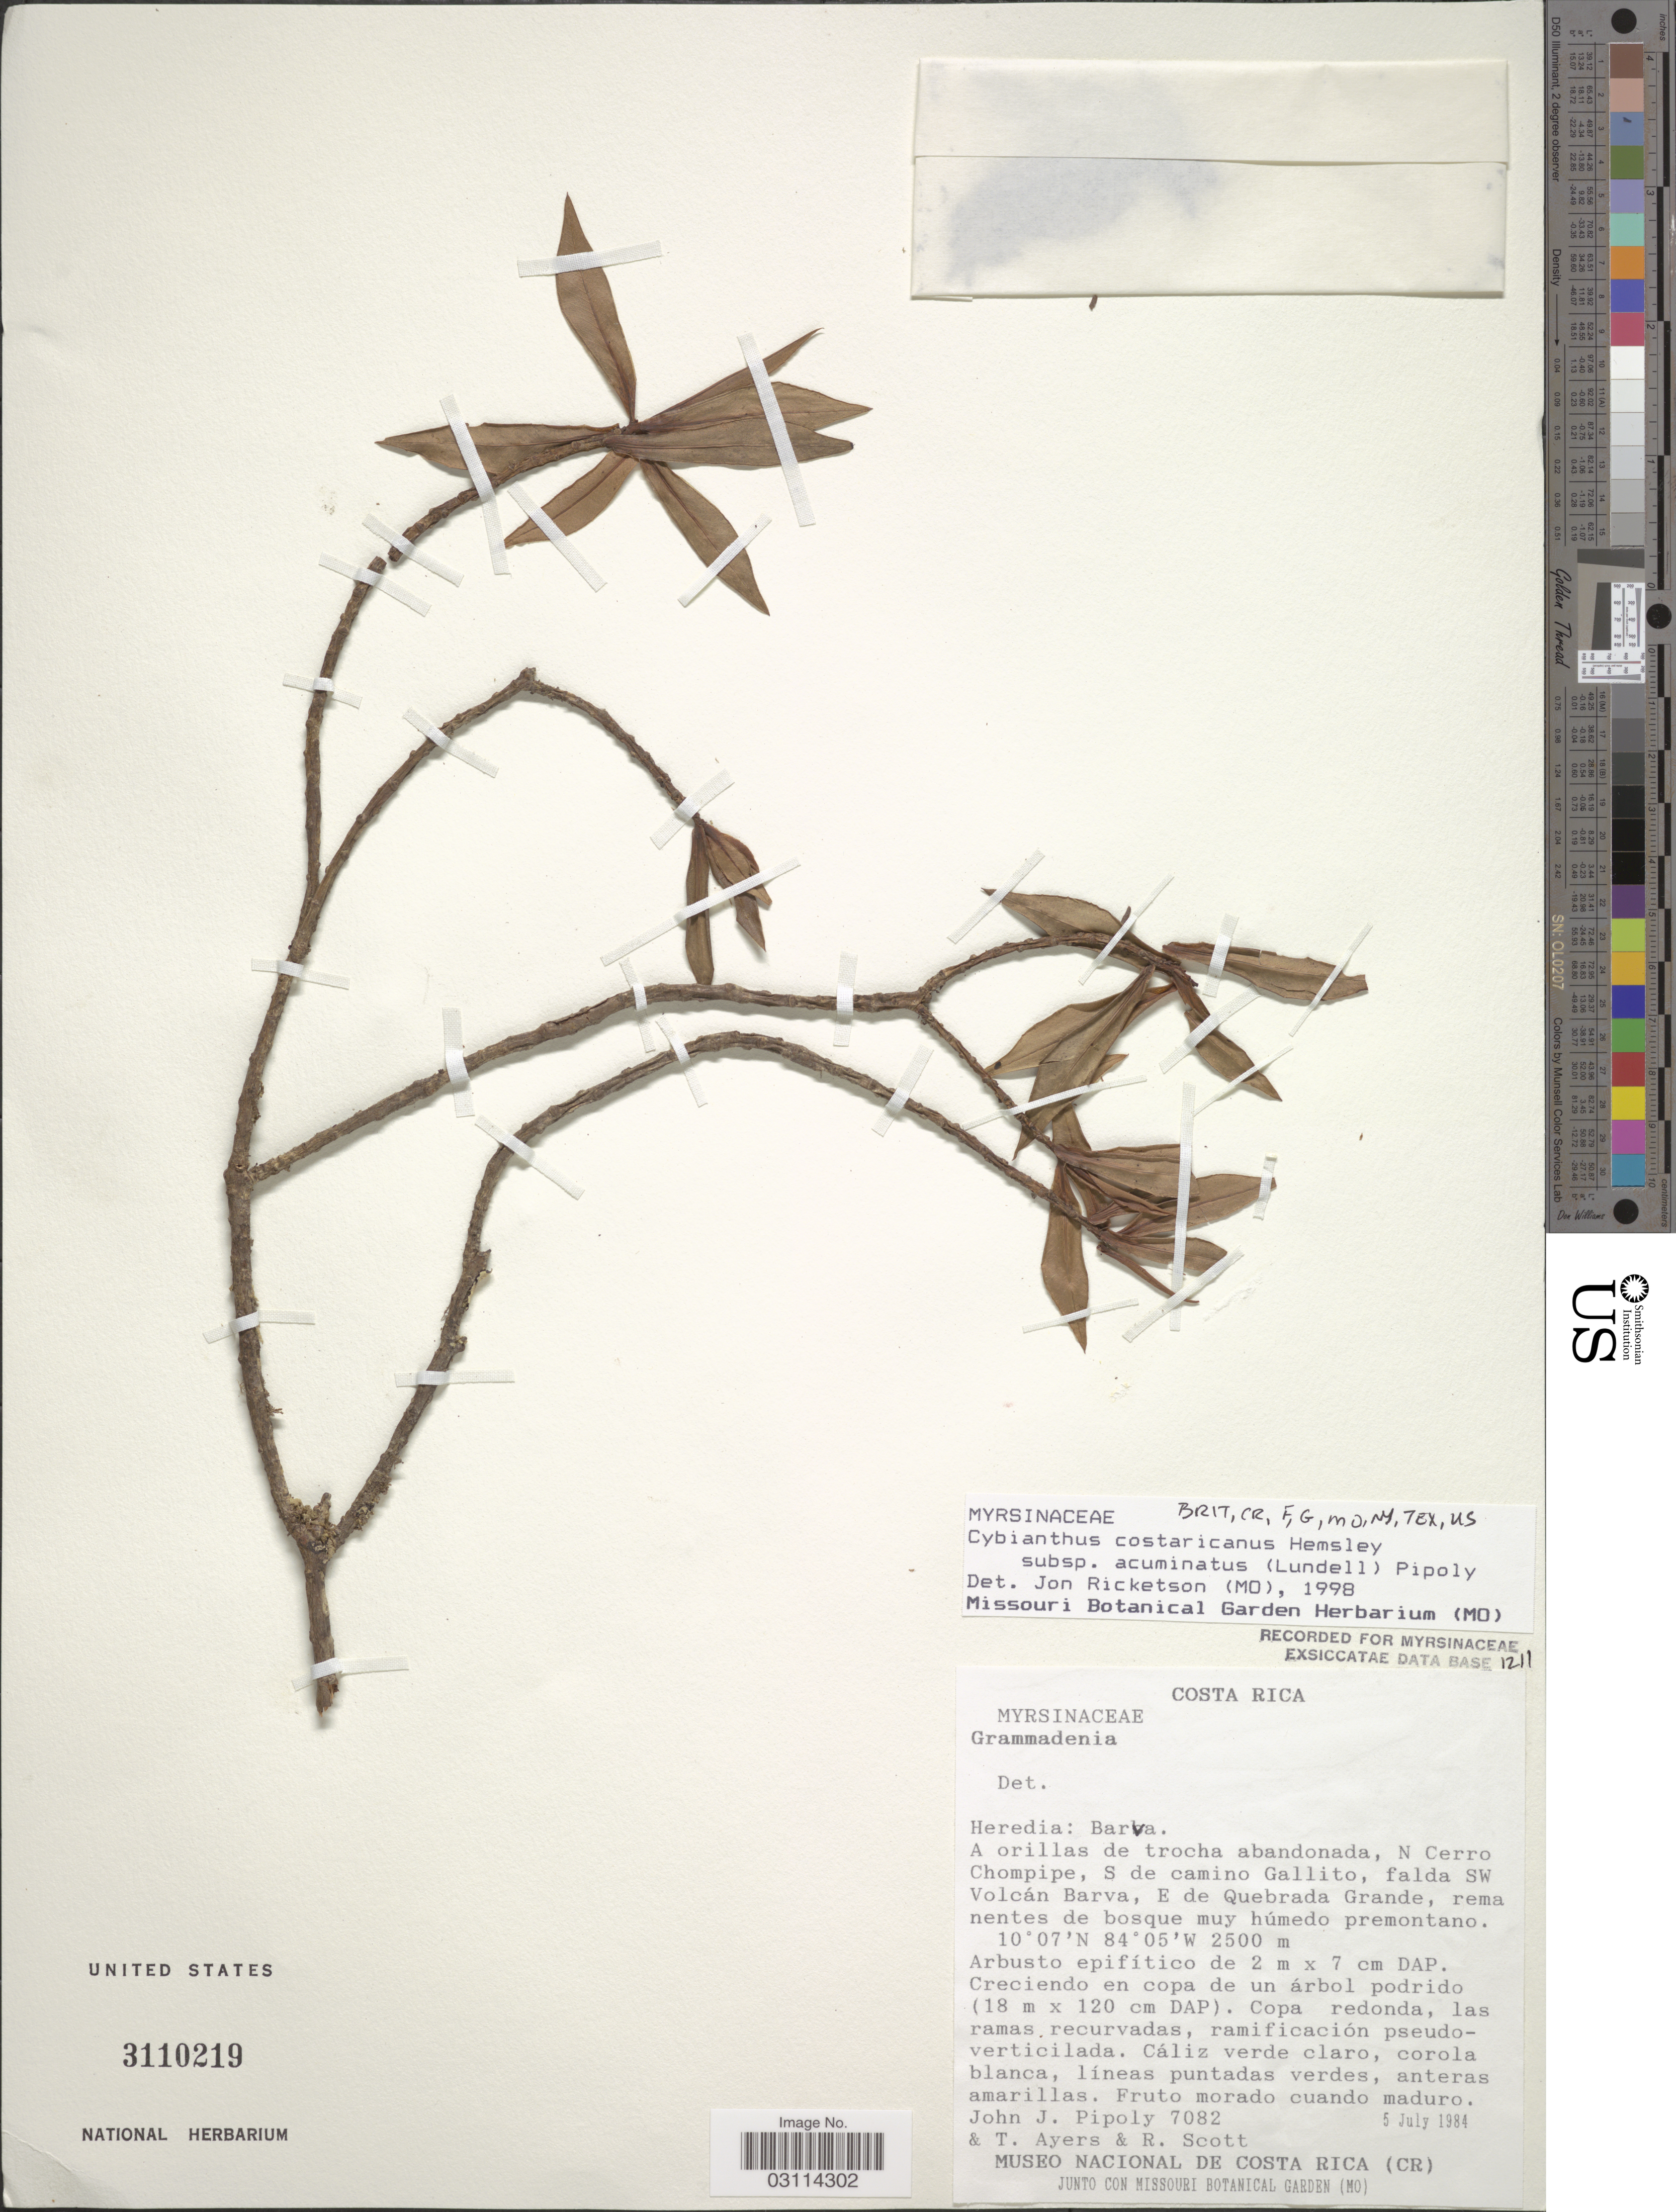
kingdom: Plantae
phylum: Tracheophyta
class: Magnoliopsida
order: Ericales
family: Primulaceae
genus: Cybianthus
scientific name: Cybianthus costaricanus subsp. costaricanus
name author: Hemsl.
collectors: J. J. Pipoly, T. Ayers & R. Scott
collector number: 7082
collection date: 1984-07-05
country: Costa Rica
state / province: Heredia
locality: Barva. A orillas de trocha abandonada, N Cerro Chompipe, S de camino Gallito, falda SW Volcán Barva, E de Quebrada Grande, remanentes de bosque muy húmedo premontano.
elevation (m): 2500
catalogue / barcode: US 3110219